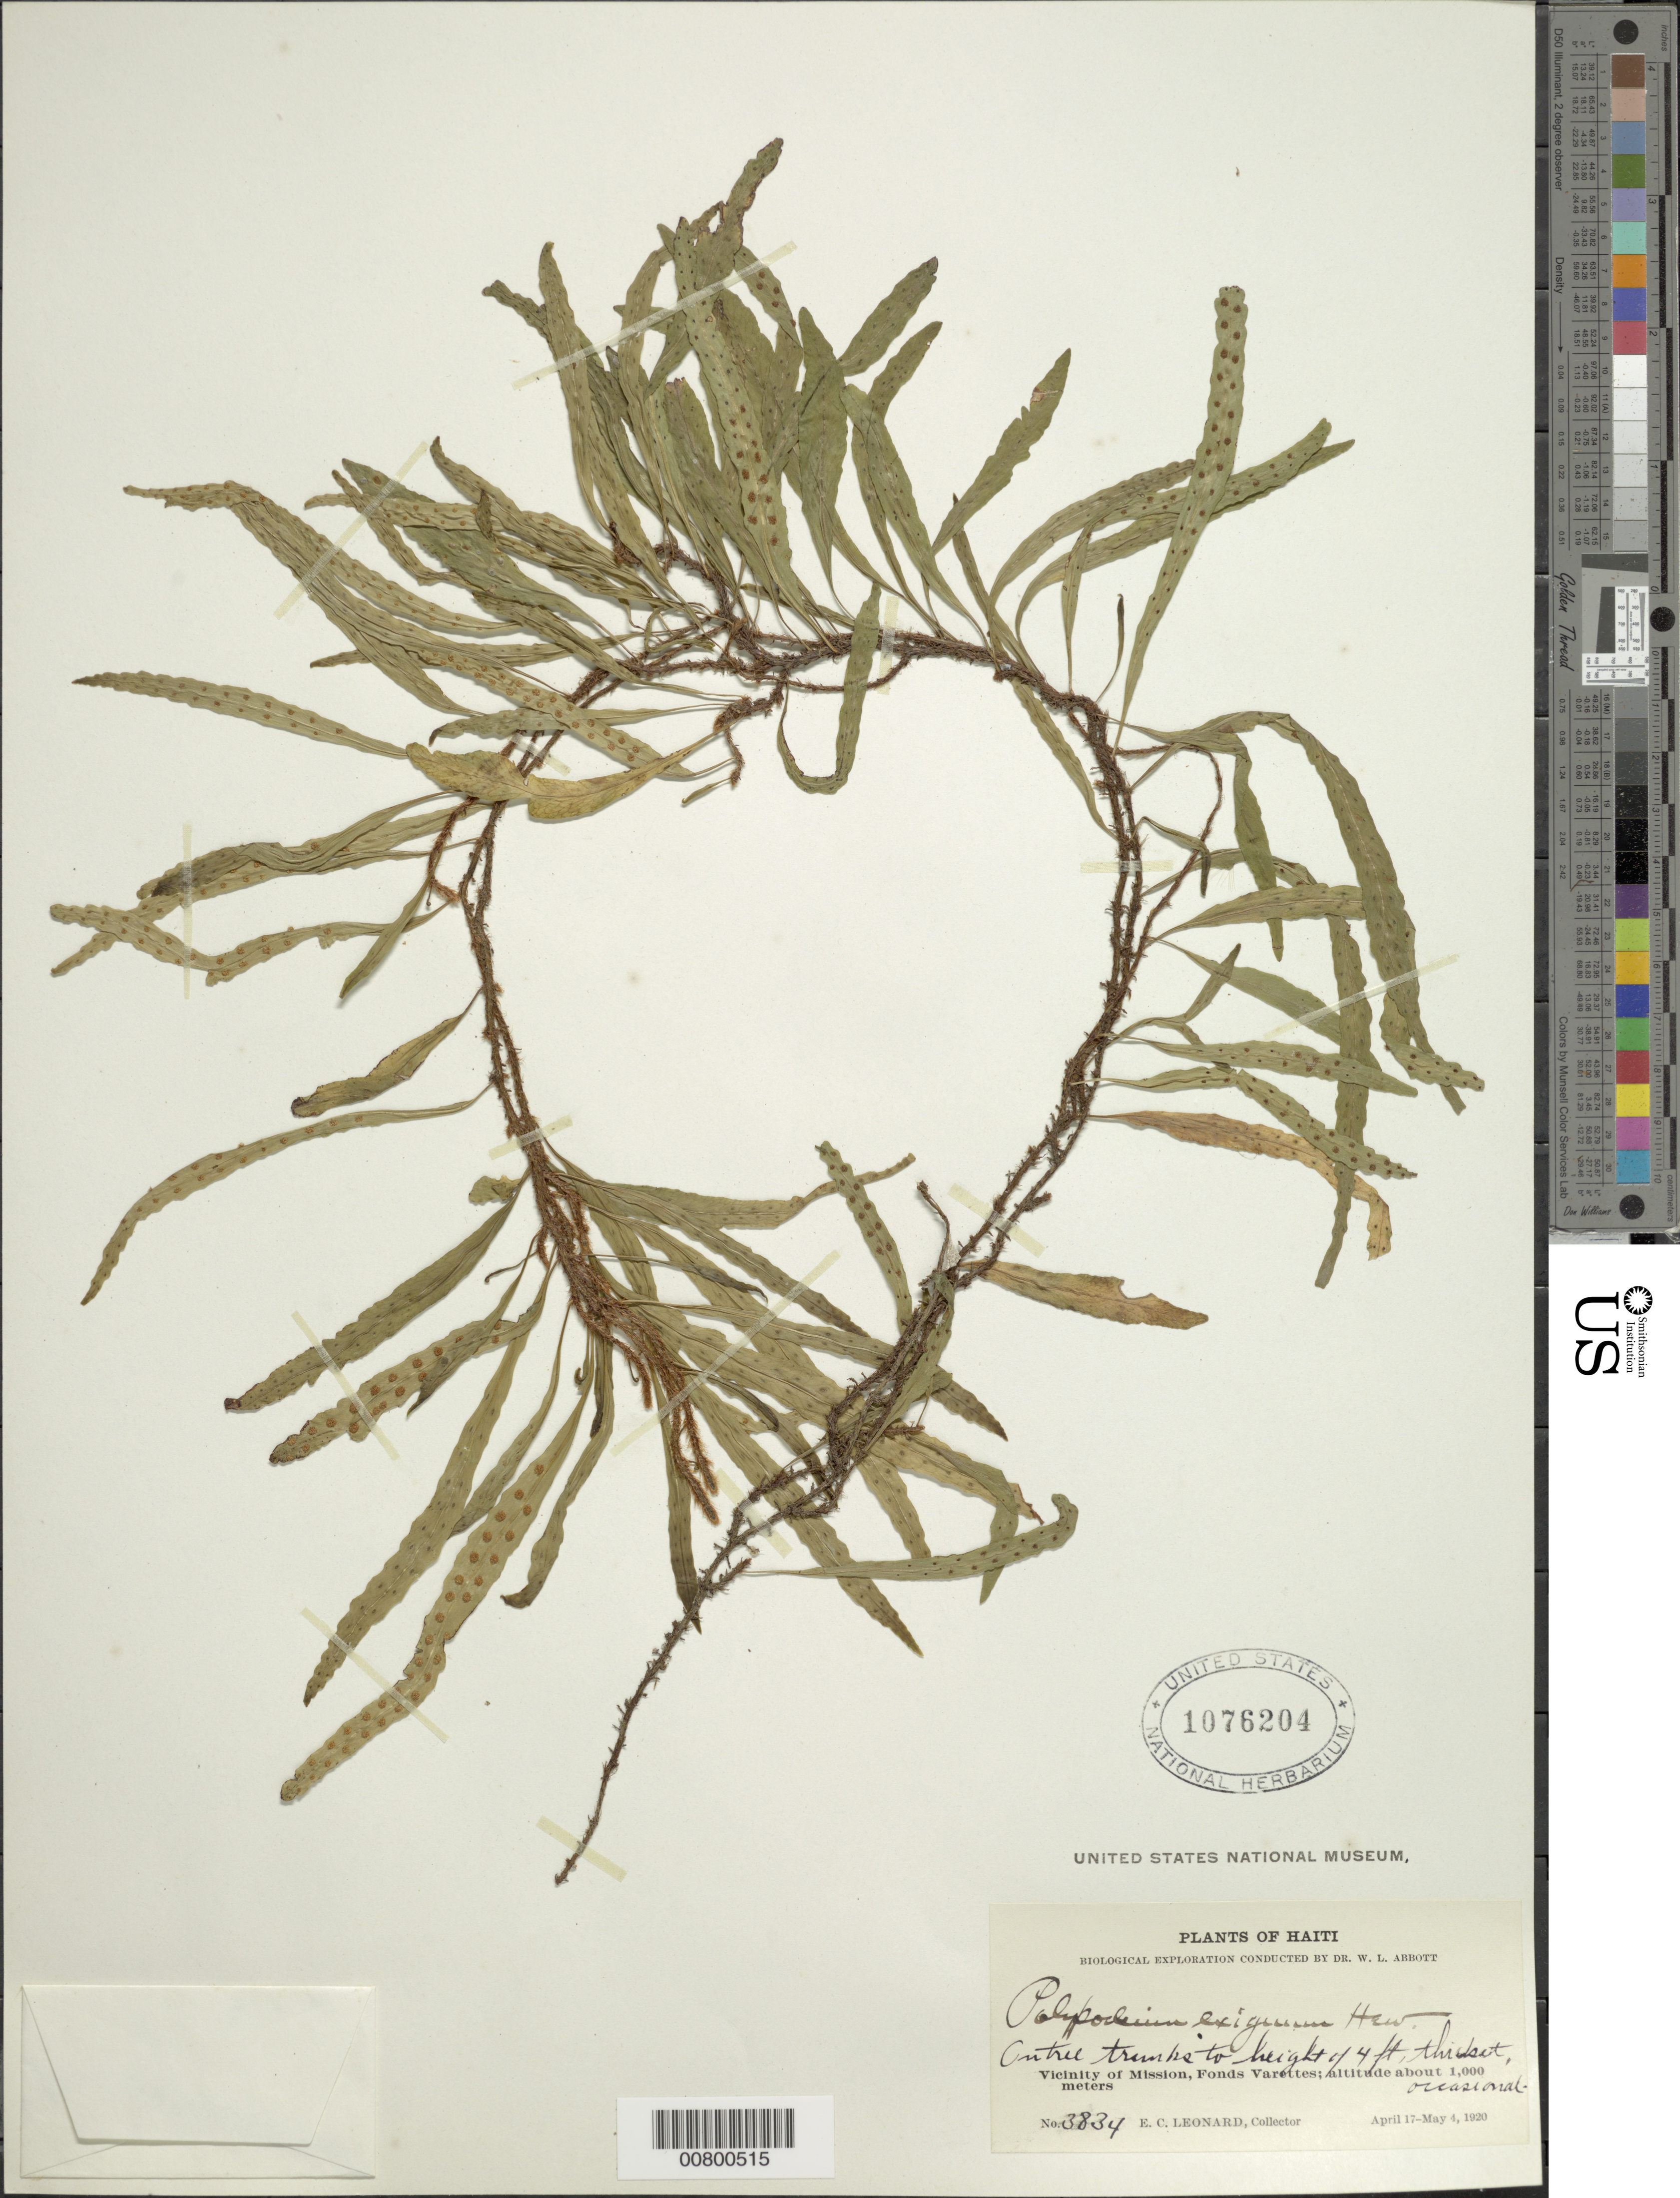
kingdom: Plantae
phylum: Tracheophyta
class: Polypodiopsida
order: Polypodiales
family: Polypodiaceae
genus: Microgramma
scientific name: Microgramma heterophylla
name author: (L.) Wherry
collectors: E. C. Leonard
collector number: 3834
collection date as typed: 17 Apr 1920 04 May 1920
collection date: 1920-04-17/1920-05-04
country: Haiti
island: Hispaniola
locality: Mission vicinity, Fonds Varettes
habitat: Thicket, on tree trunks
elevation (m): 1000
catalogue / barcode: US 1076204